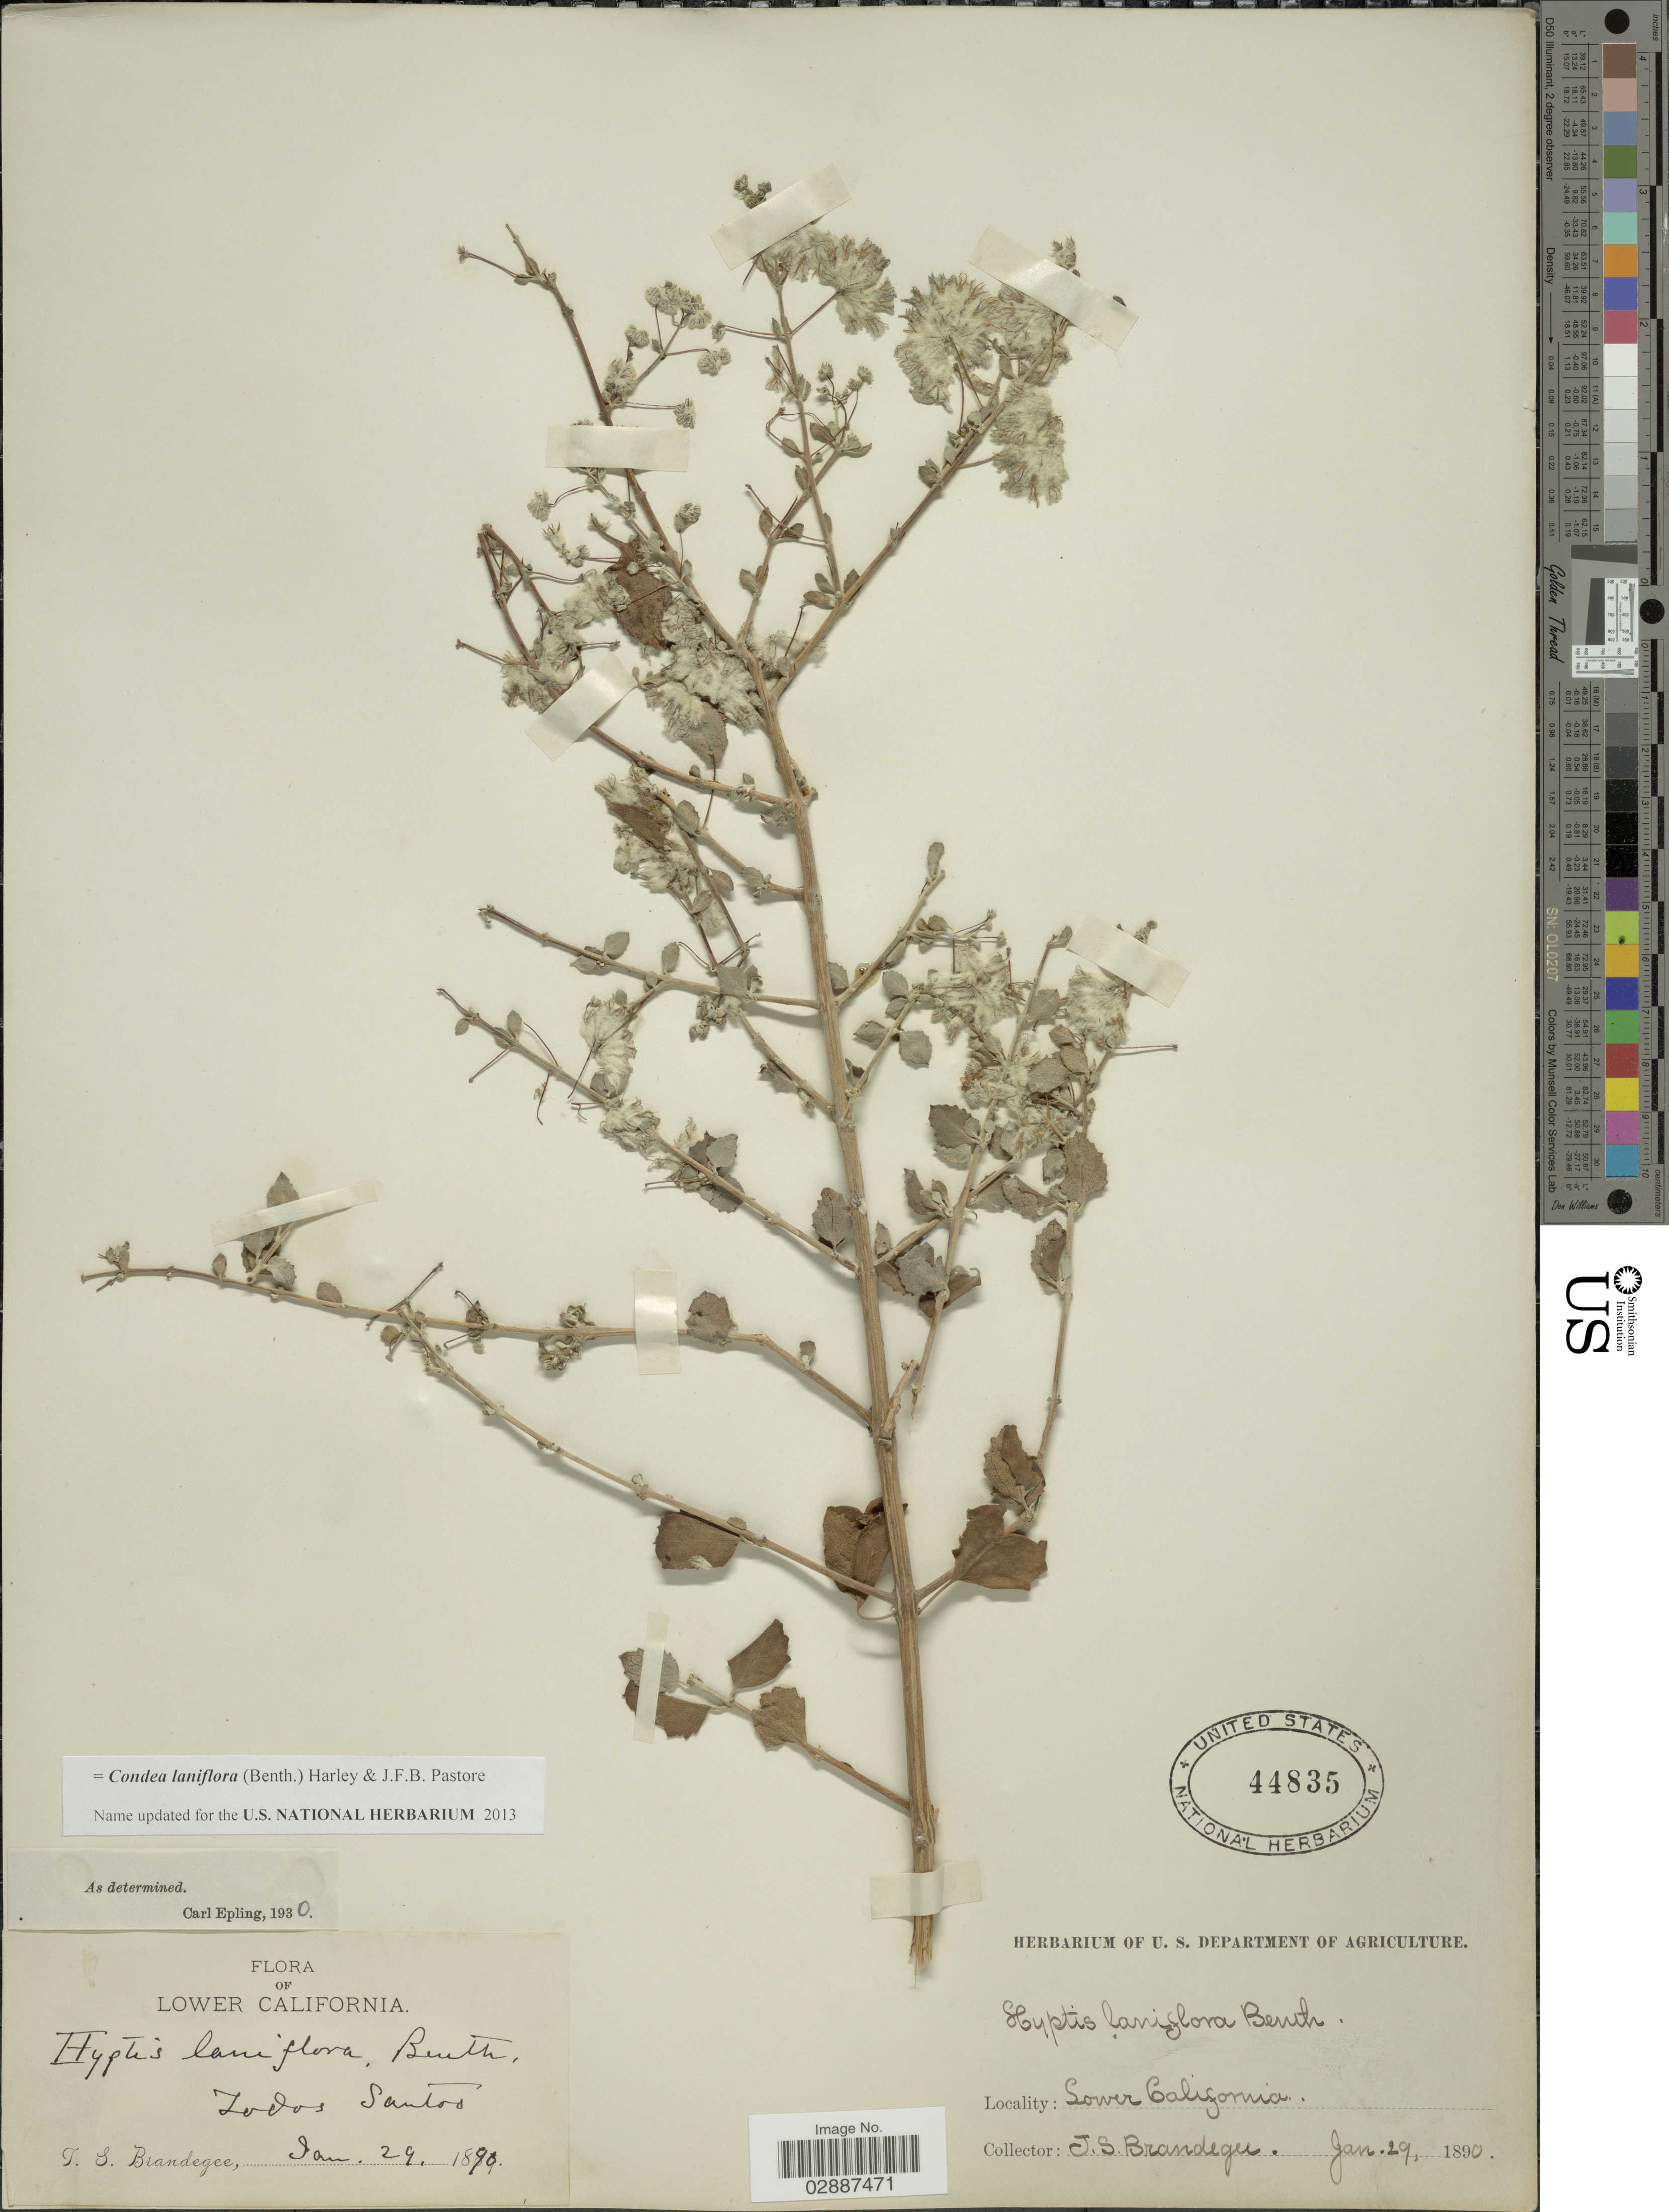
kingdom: Plantae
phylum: Tracheophyta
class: Magnoliopsida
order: Lamiales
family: Lamiaceae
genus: Condea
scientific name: Condea laniflora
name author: (Benth.) Harley & J.F.B. Pastore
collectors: J. S. Brandegee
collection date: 1890-01-29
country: Mexico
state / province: Baja California Sur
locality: Lower California. Todos Santos.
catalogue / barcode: US 44835